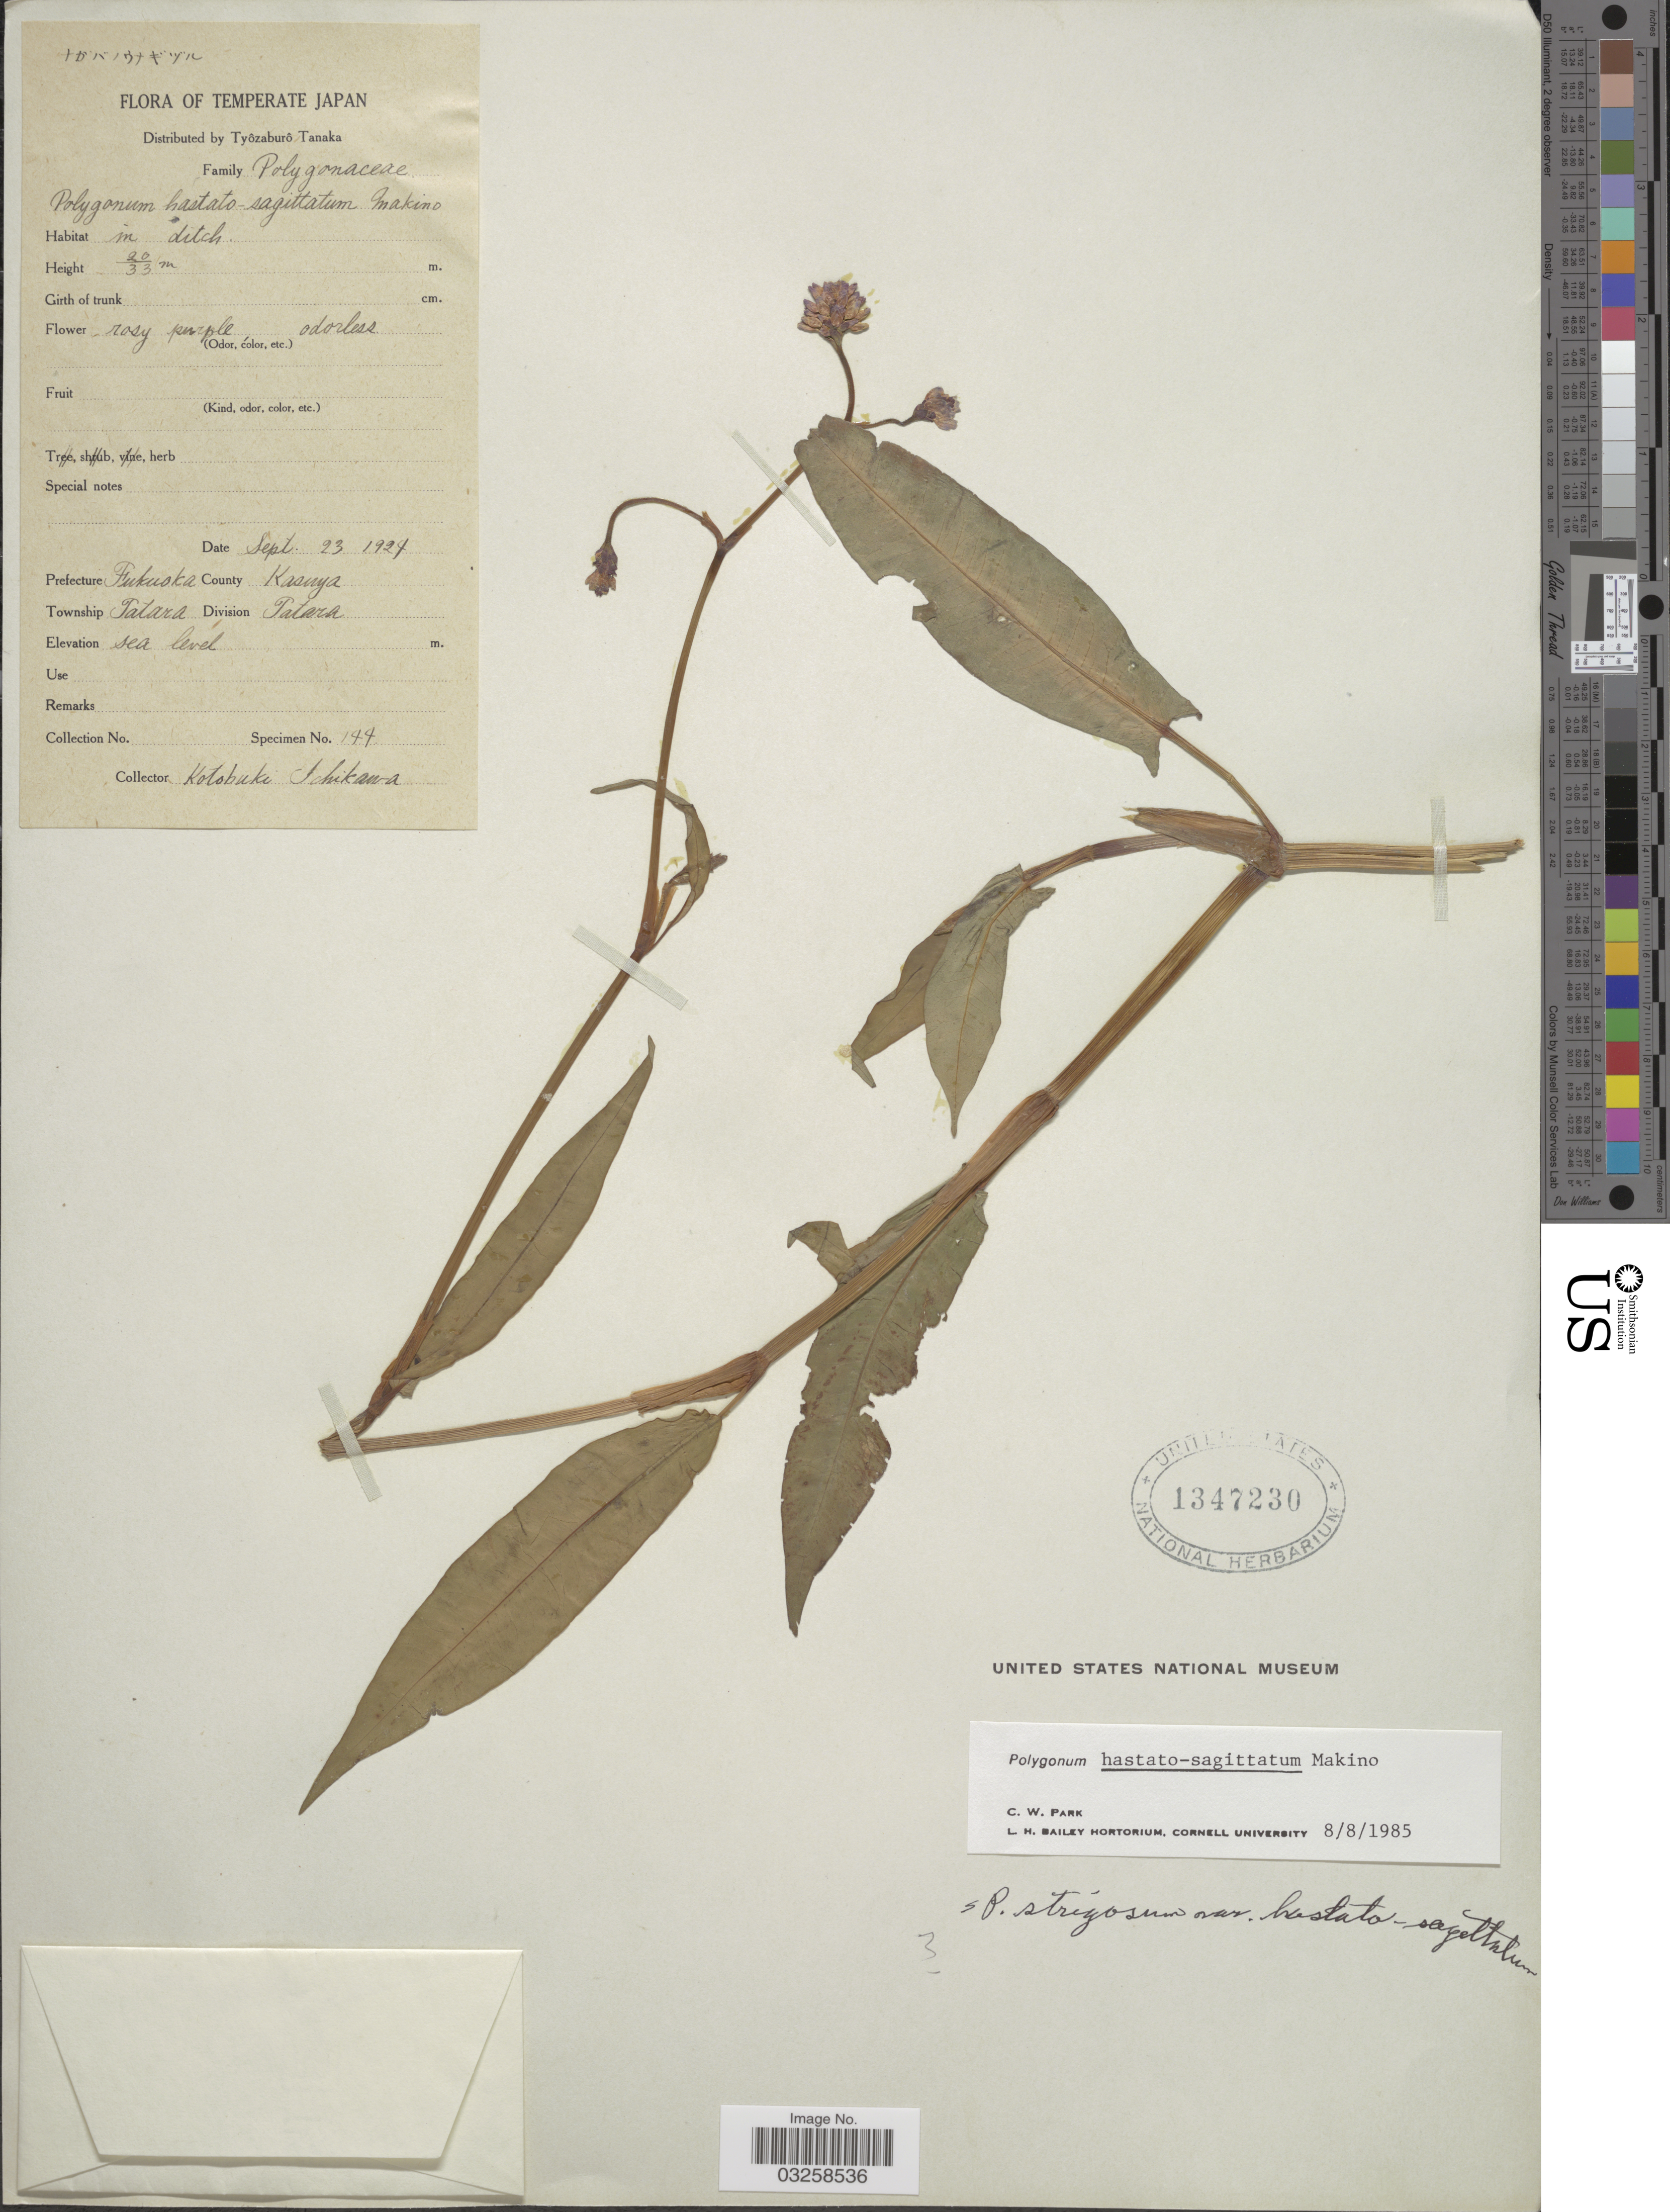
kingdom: Plantae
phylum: Tracheophyta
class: Magnoliopsida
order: Caryophyllales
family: Polygonaceae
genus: Polygonum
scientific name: Polygonum hastatosagittatum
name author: Makino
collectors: K. Schikawa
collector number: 144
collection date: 1924-09-23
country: Japan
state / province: Hukuoka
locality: Prefecture Fukuoka. County Kasuya. Township Tatara. Division Tatara.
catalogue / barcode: US 1347230